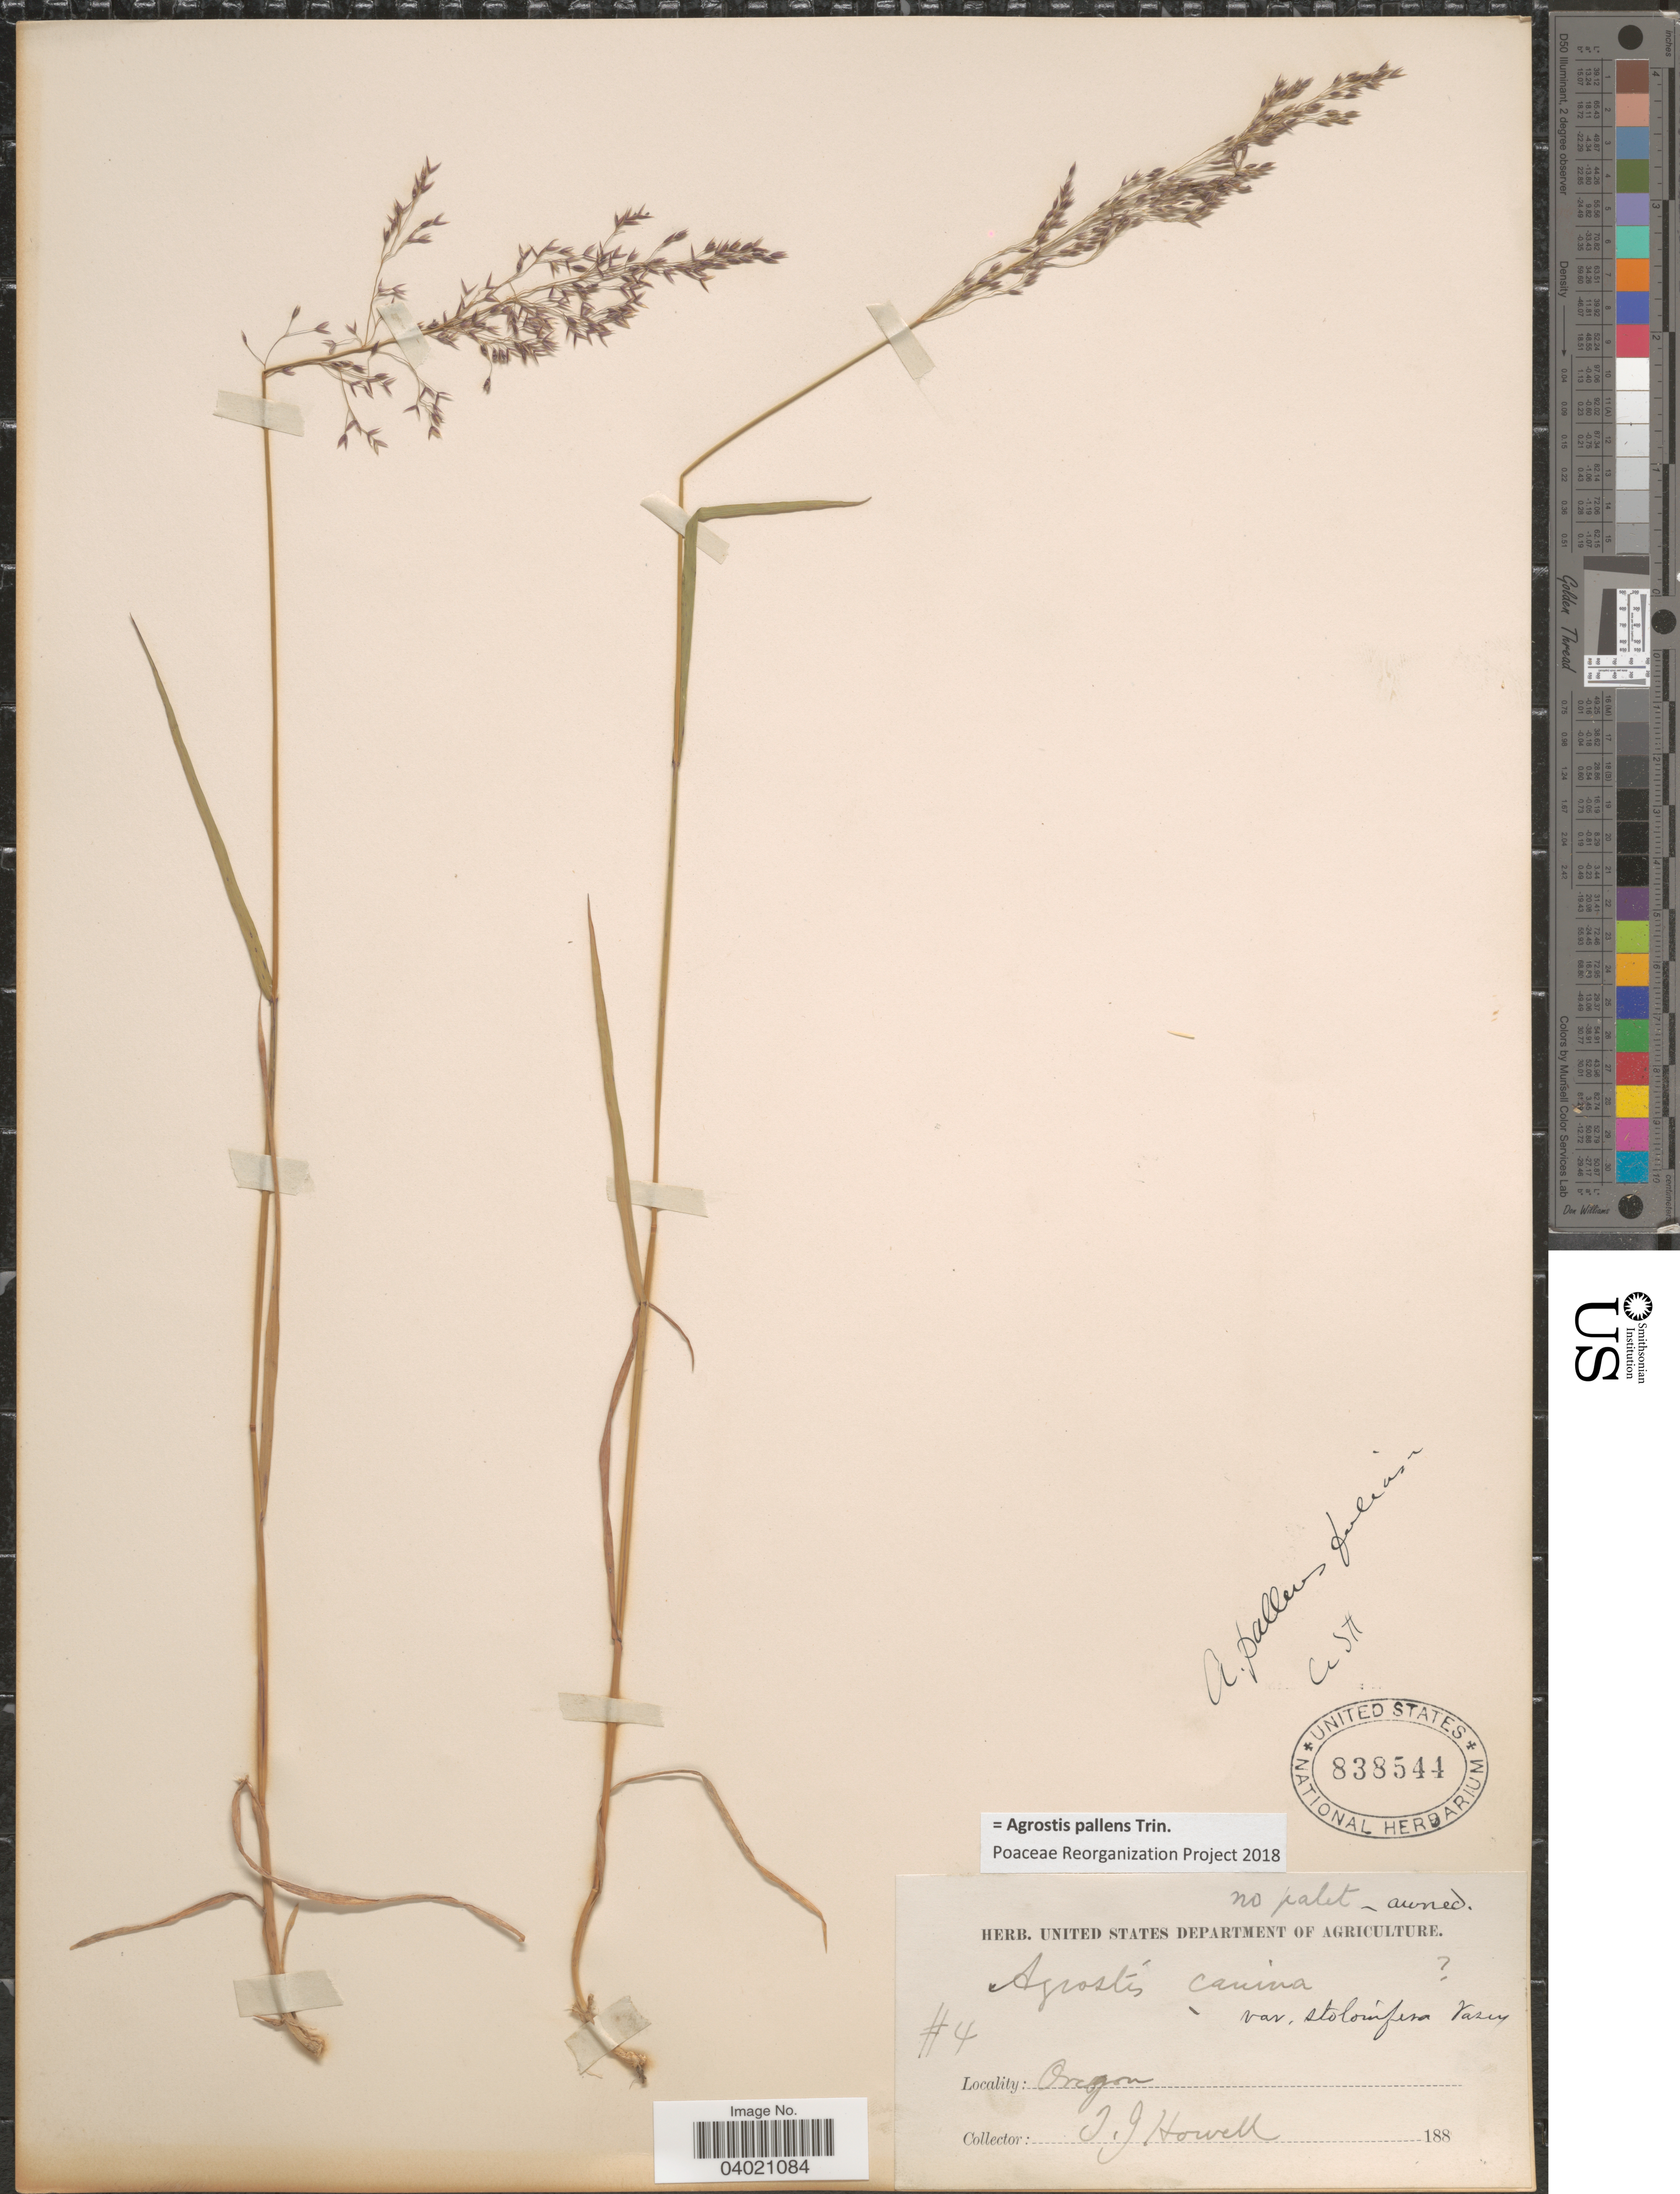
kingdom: Plantae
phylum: Tracheophyta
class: Liliopsida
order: Poales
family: Poaceae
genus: Agrostis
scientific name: Agrostis pallens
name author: Trin.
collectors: T. J. Howell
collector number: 4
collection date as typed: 188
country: United States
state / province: Oregon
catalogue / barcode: US 838544